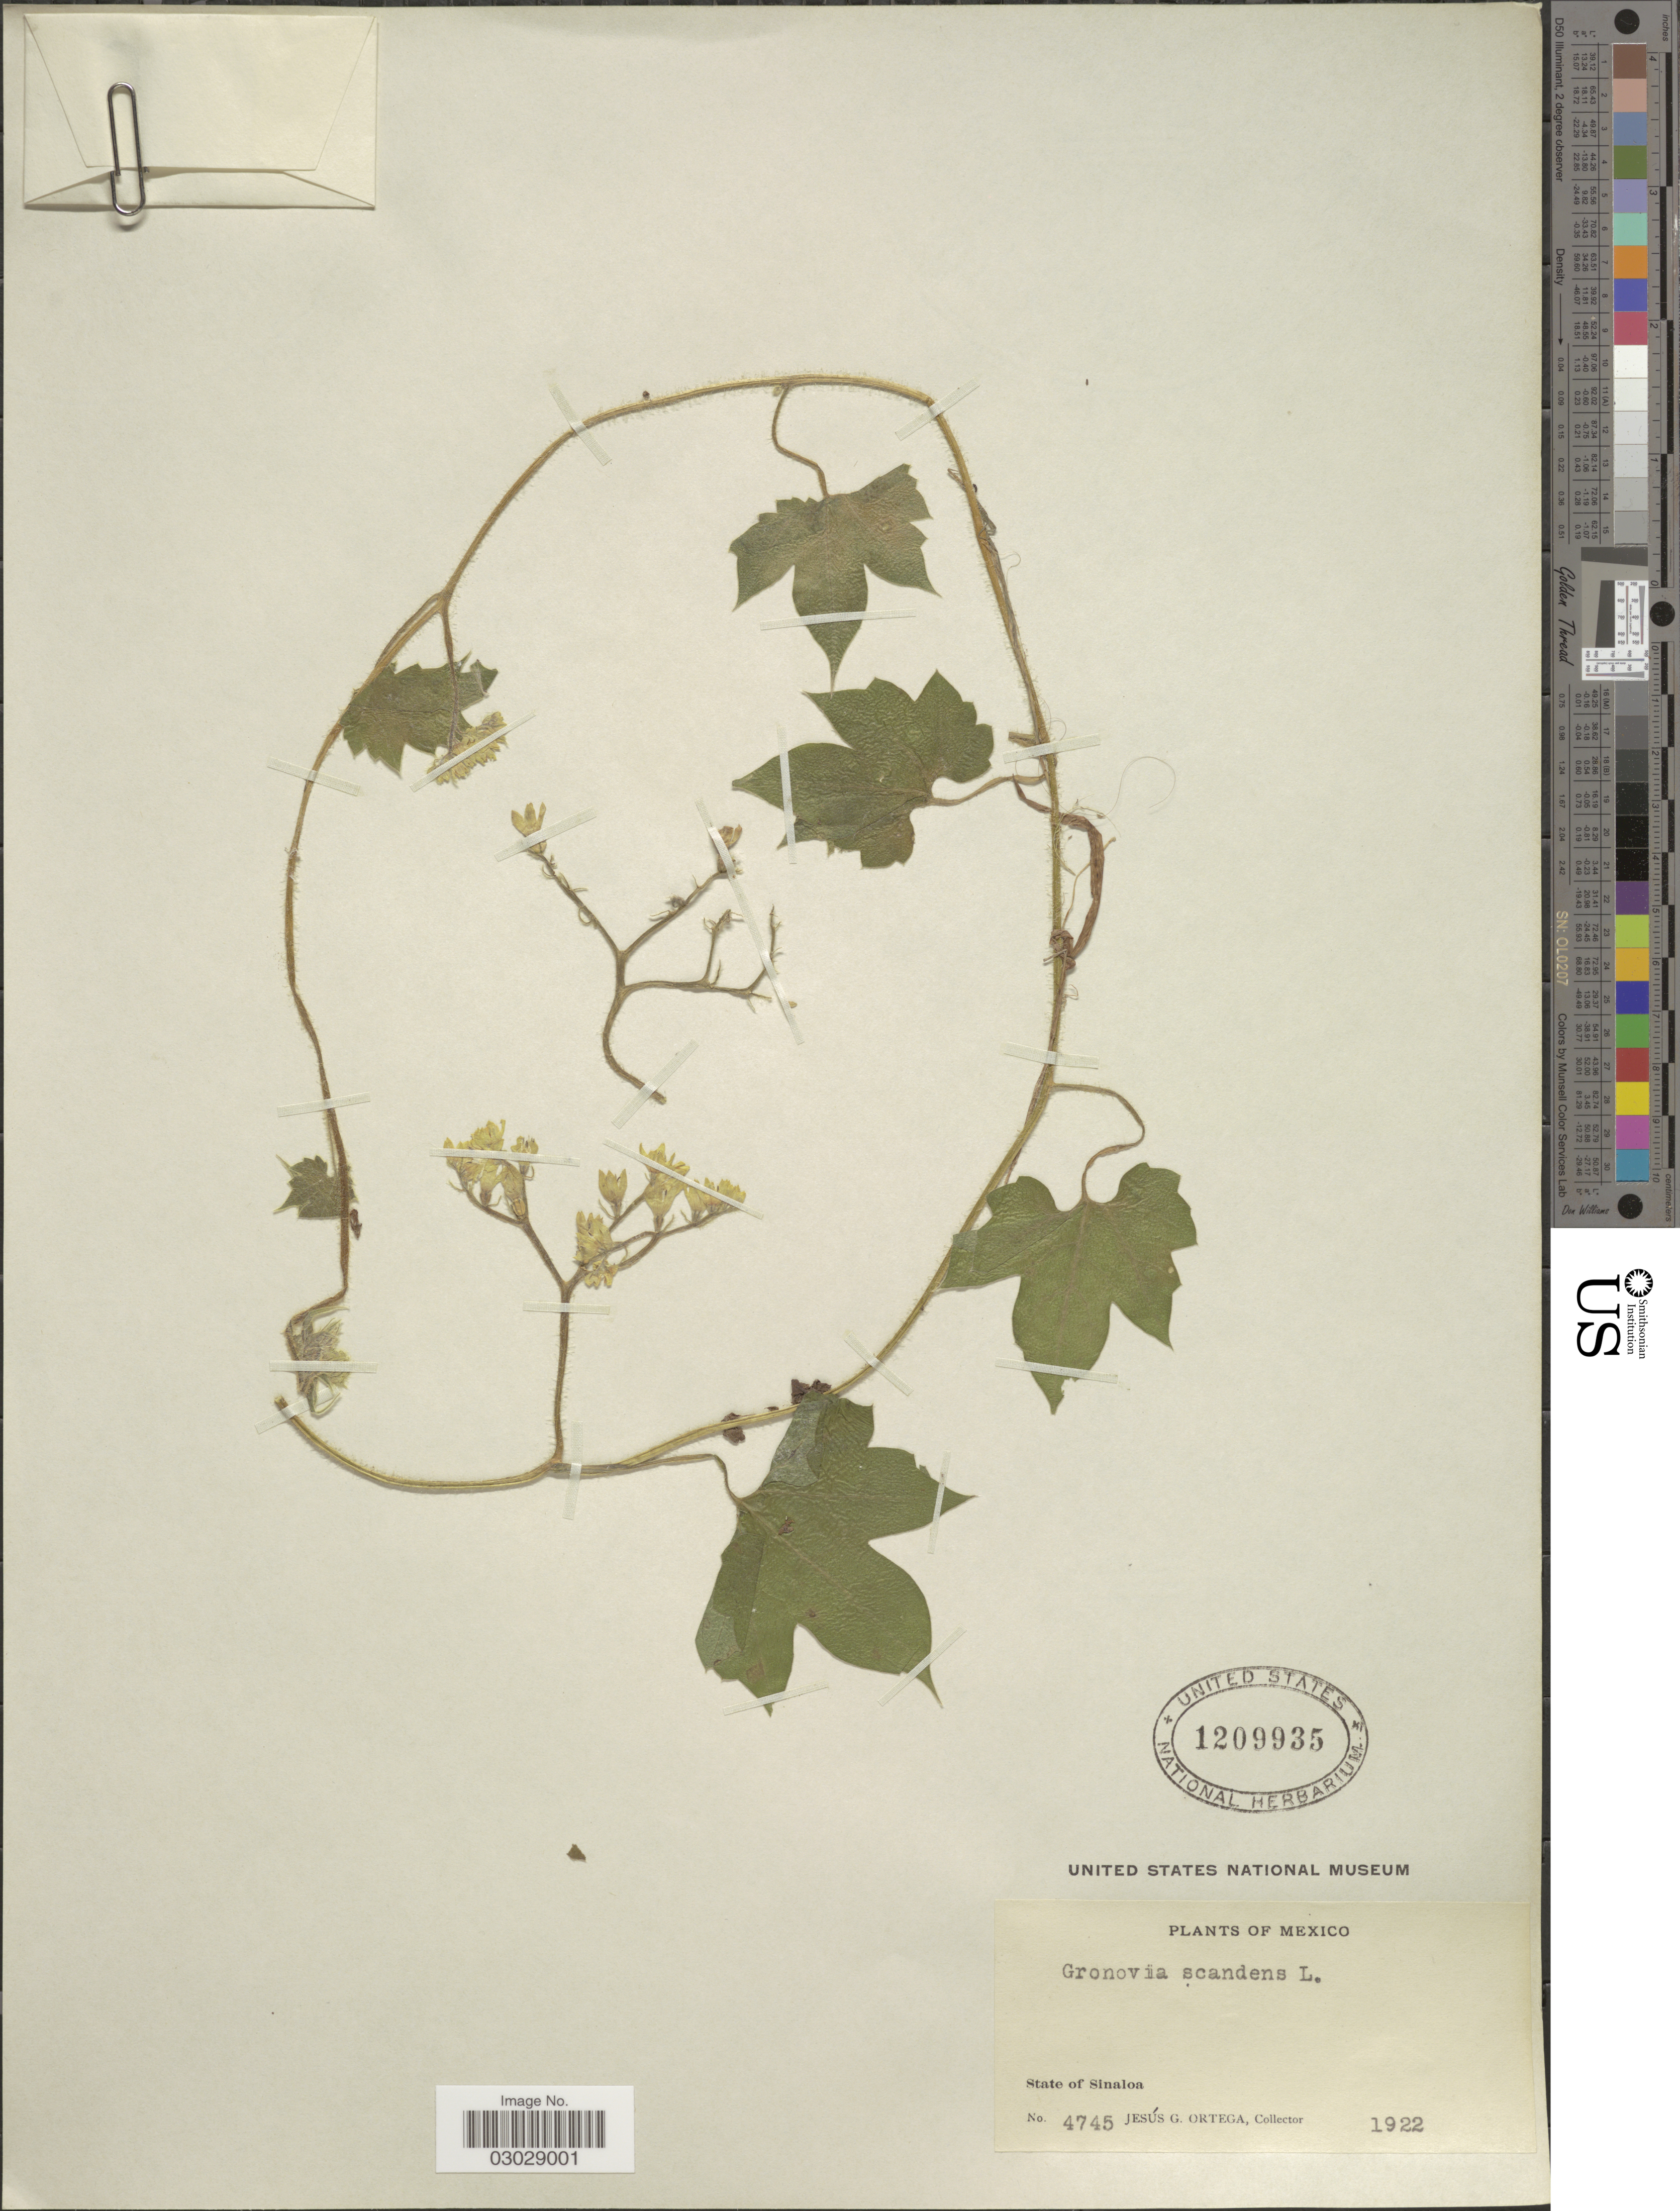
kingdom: Plantae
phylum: Tracheophyta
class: Magnoliopsida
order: Cornales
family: Loasaceae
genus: Gronovia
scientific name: Gronovia scandens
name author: L.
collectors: J. Ortega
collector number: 4745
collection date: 1922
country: Mexico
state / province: Sinaloa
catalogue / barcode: US 1209935